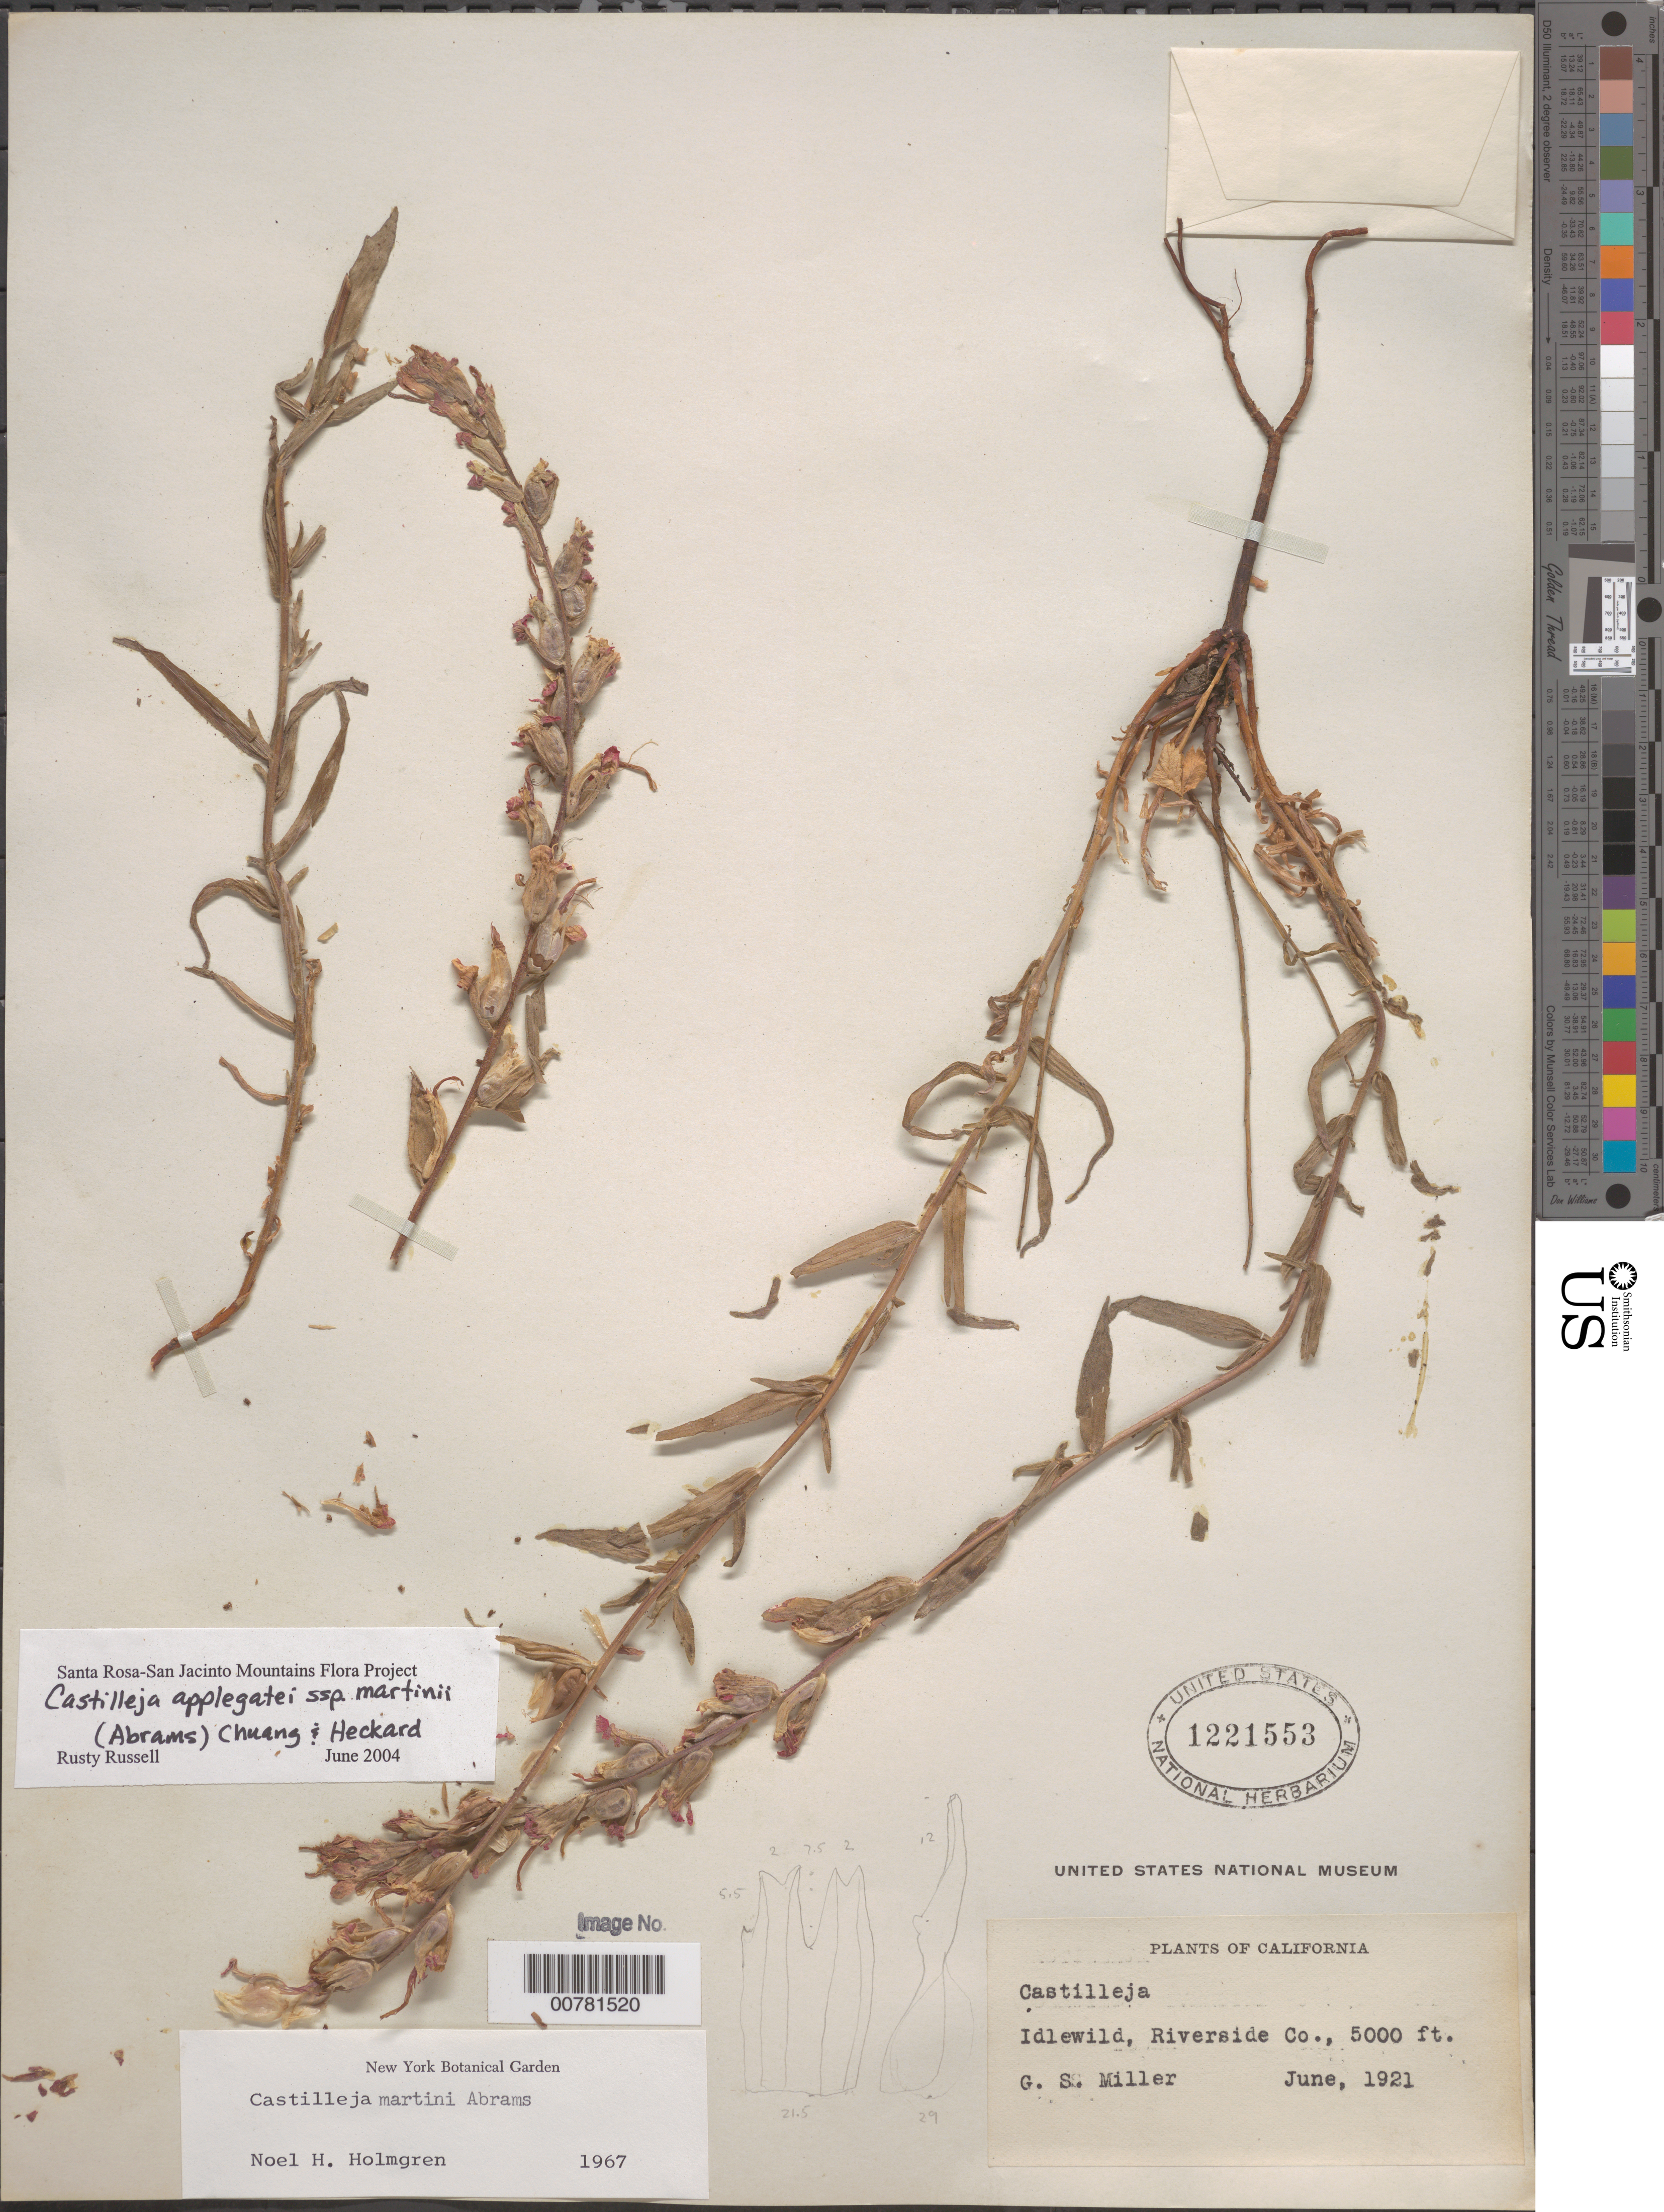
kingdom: Plantae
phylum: Tracheophyta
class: Magnoliopsida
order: Lamiales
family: Orobanchaceae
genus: Castilleja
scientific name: Castilleja applegatei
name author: Fernald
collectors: G. S. Miller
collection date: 1921-06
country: United States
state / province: California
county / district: Riverside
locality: Idlewild, Riverside Co.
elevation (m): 1524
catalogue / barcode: US 1221553